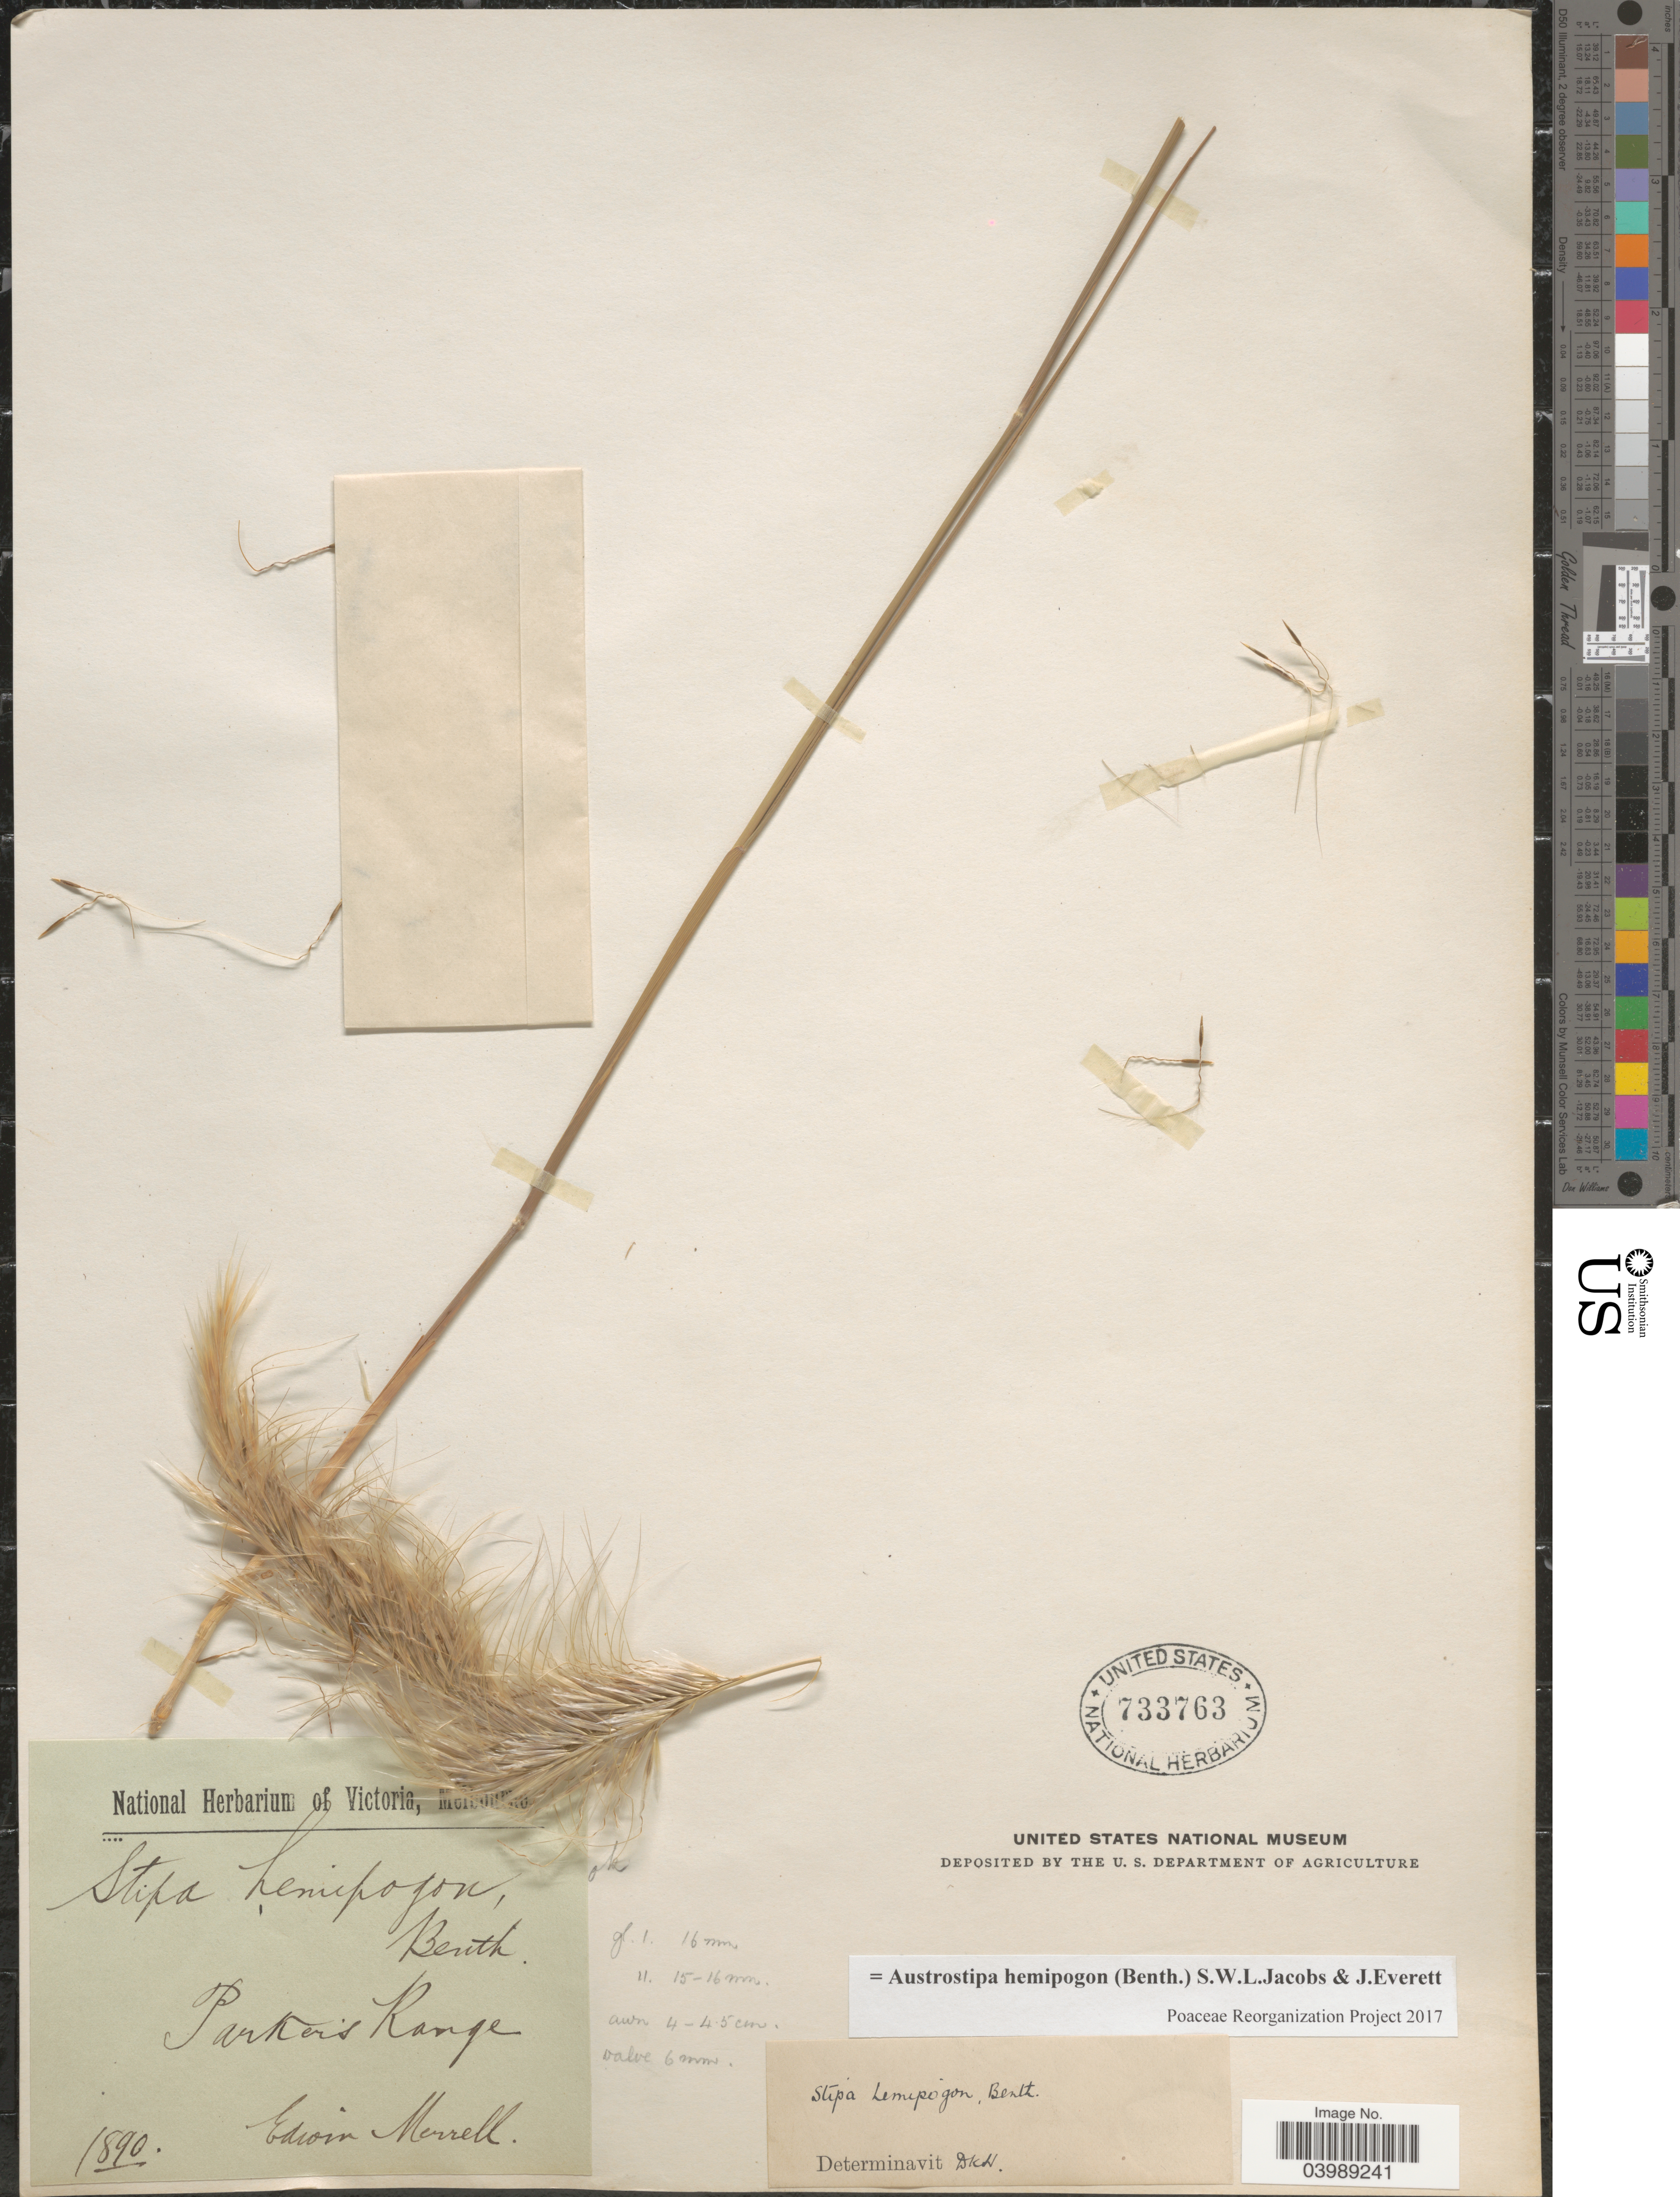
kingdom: Plantae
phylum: Tracheophyta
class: Liliopsida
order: Poales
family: Poaceae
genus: Austrostipa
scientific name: Austrostipa hemipogon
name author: (Benth.) S.W.L. Jacobs & J. Everett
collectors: E. Merrill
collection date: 1890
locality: Parker's Range.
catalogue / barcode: US 733763